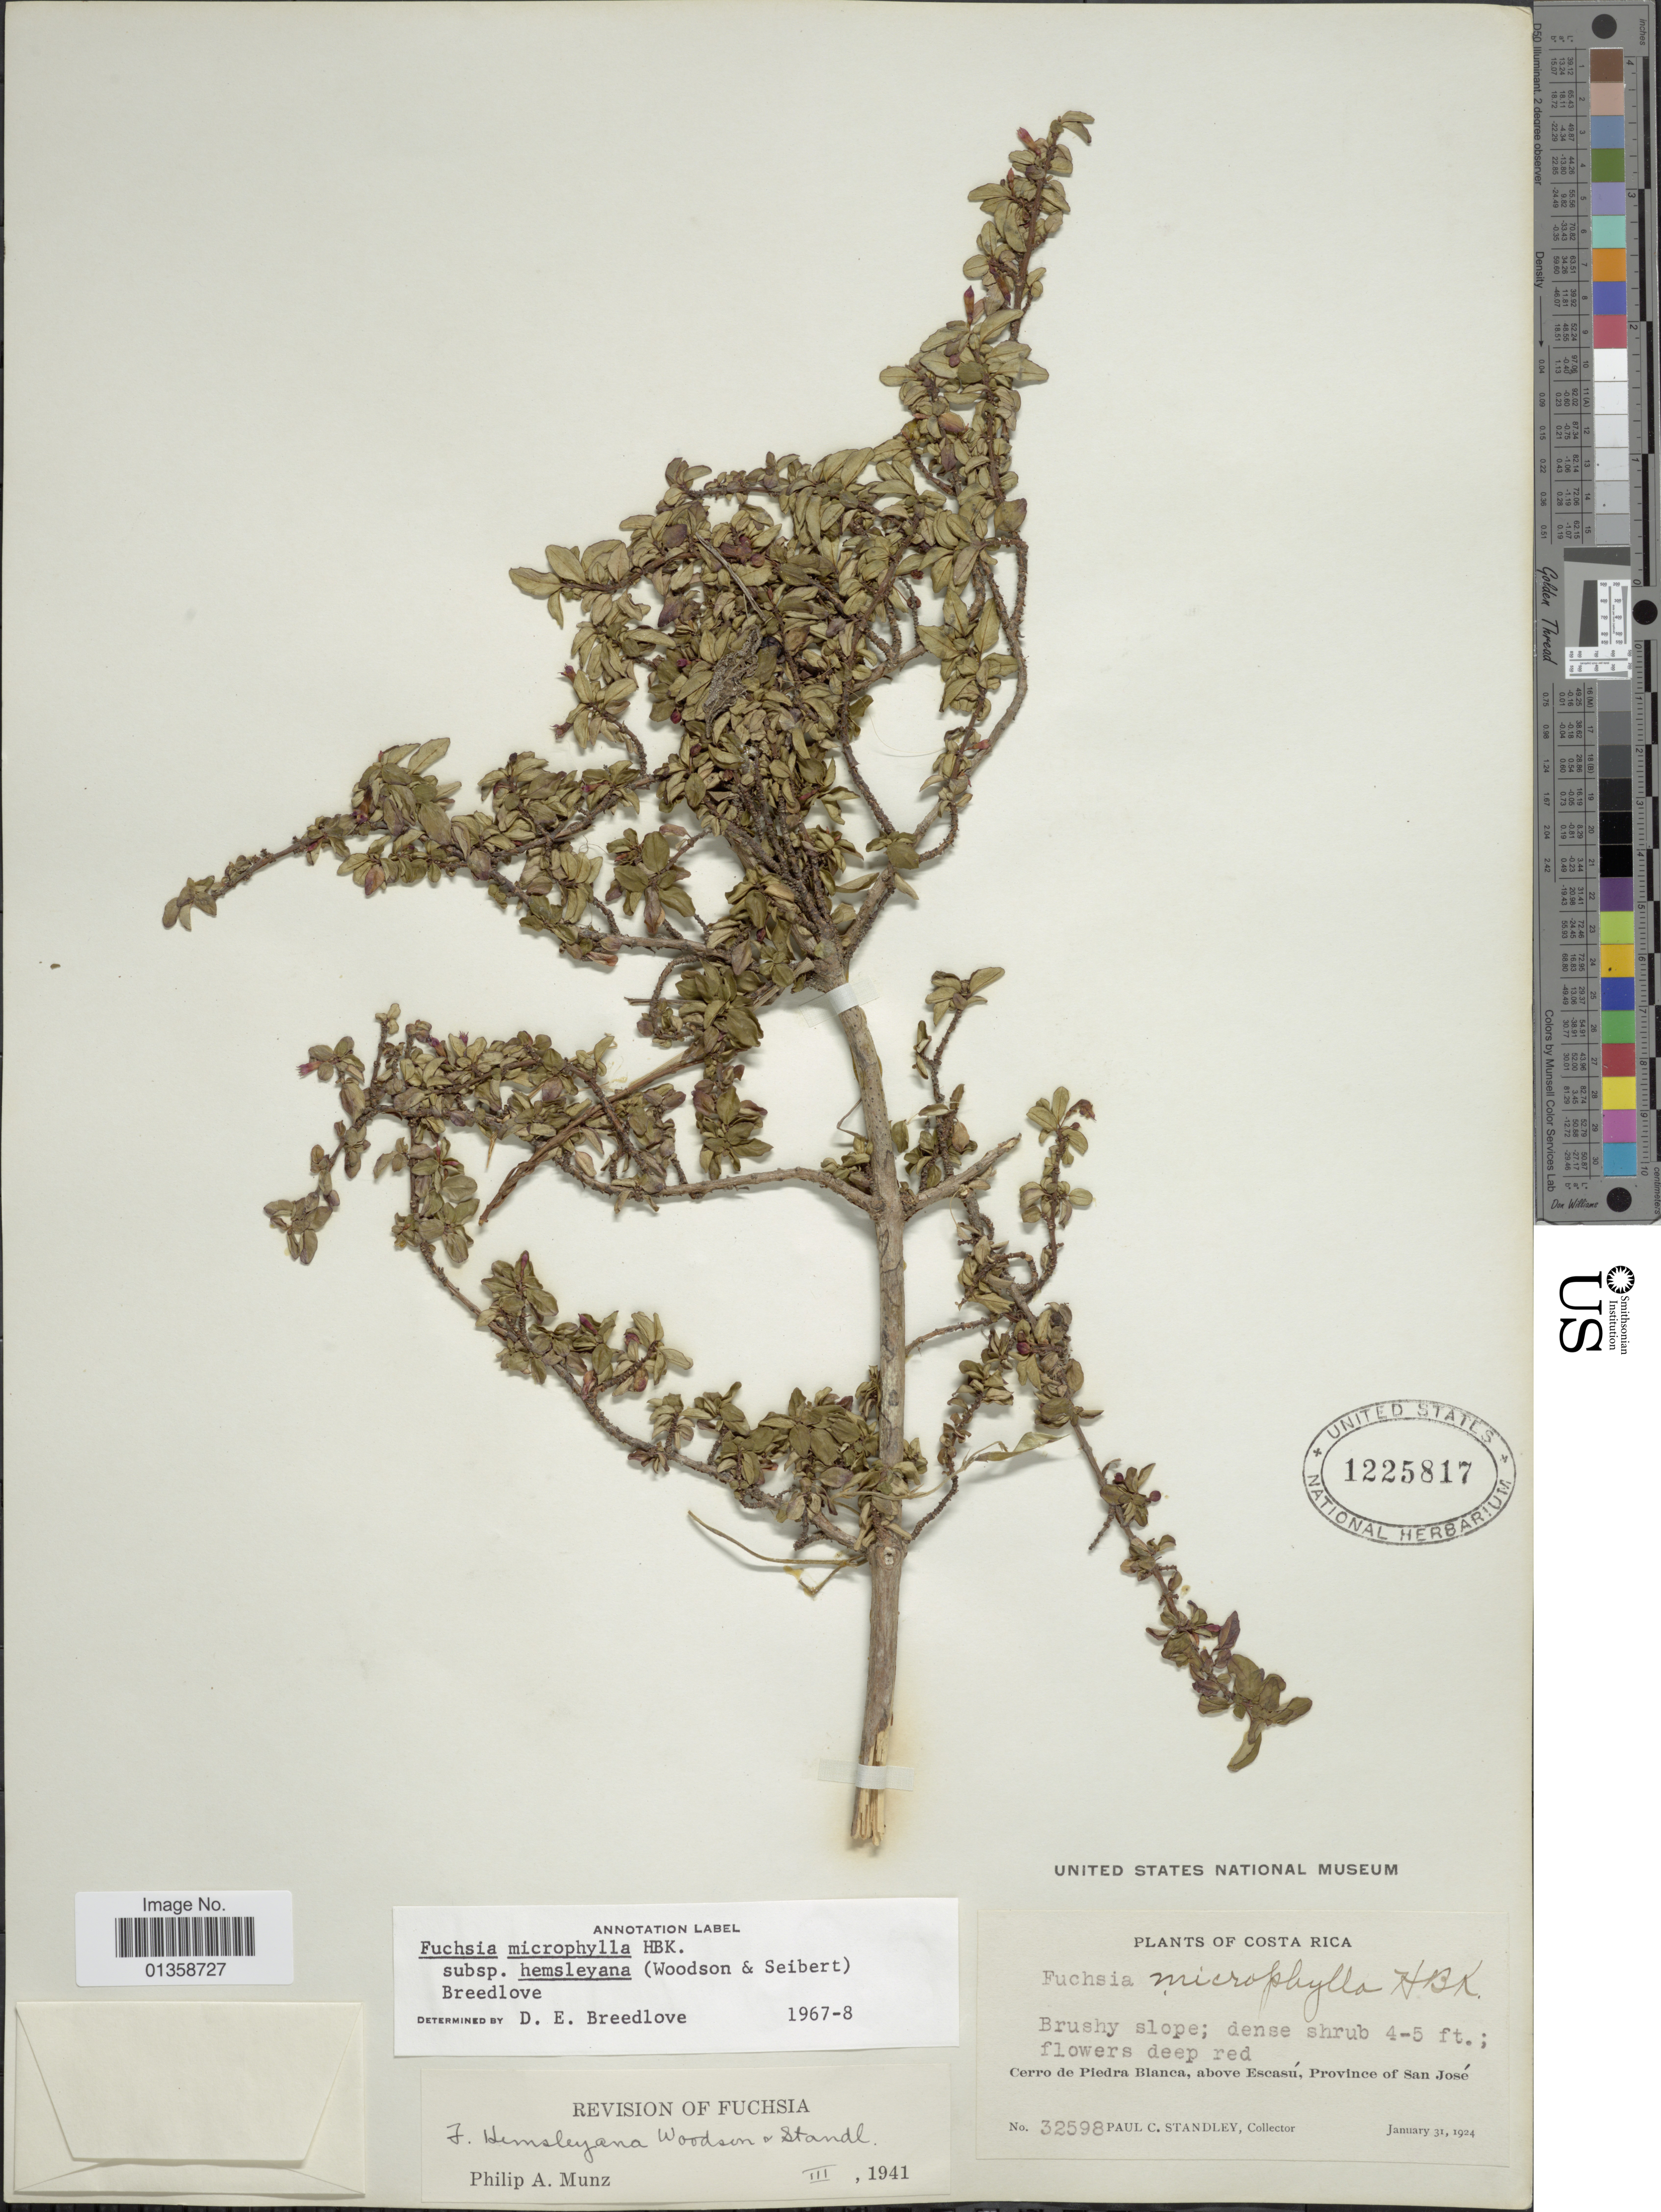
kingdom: Plantae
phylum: Tracheophyta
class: Magnoliopsida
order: Myrtales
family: Onagraceae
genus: Fuchsia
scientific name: Fuchsia microphylla subsp. hemsleyana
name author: (Woodson & Seibert) Breedlove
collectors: P. C. Standley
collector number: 32598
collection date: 1924-01-31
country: Costa Rica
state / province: San José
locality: Cerro de Piedro Blanca, above Escasú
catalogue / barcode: US 1225817